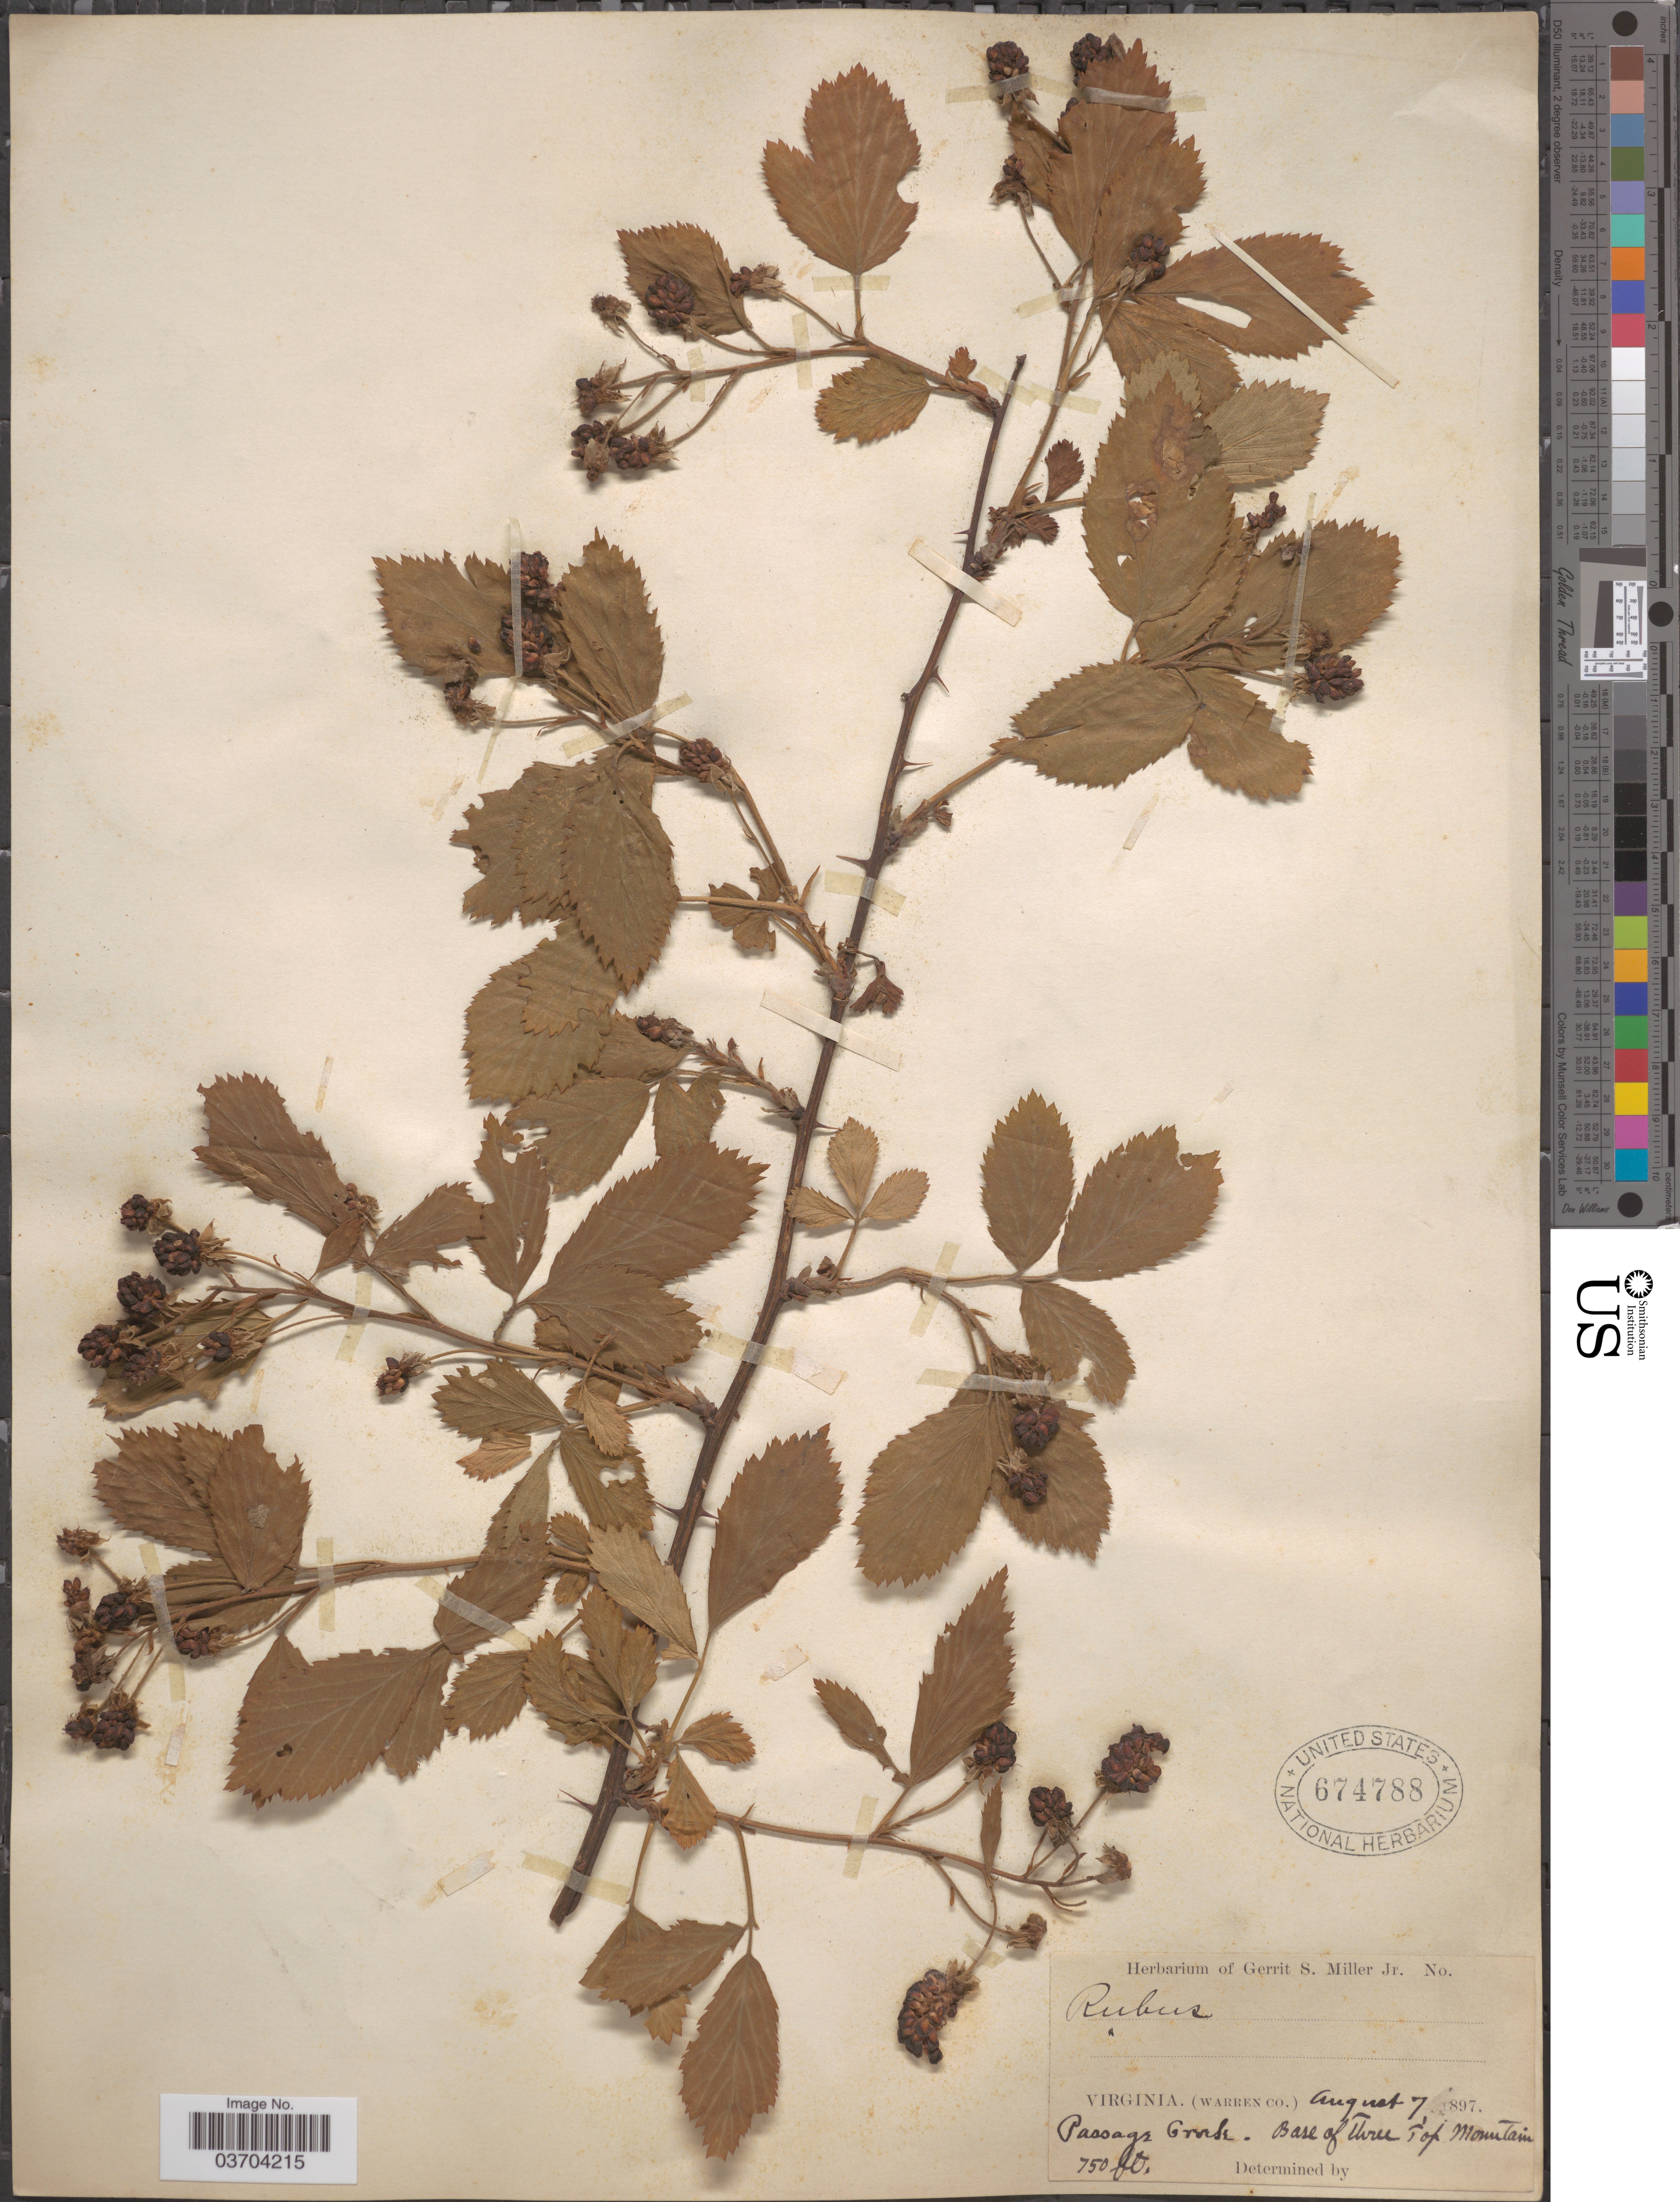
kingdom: Plantae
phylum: Tracheophyta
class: Magnoliopsida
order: Rosales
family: Rosaceae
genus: Rubus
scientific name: Rubus argutus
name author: Link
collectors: ex herb. Gerrit S. Miller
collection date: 1897-08-07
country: United States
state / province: Virginia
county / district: Warren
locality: Warren Co. Passage Creek. Base of Three Top Mountain.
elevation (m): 229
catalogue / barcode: US 674788